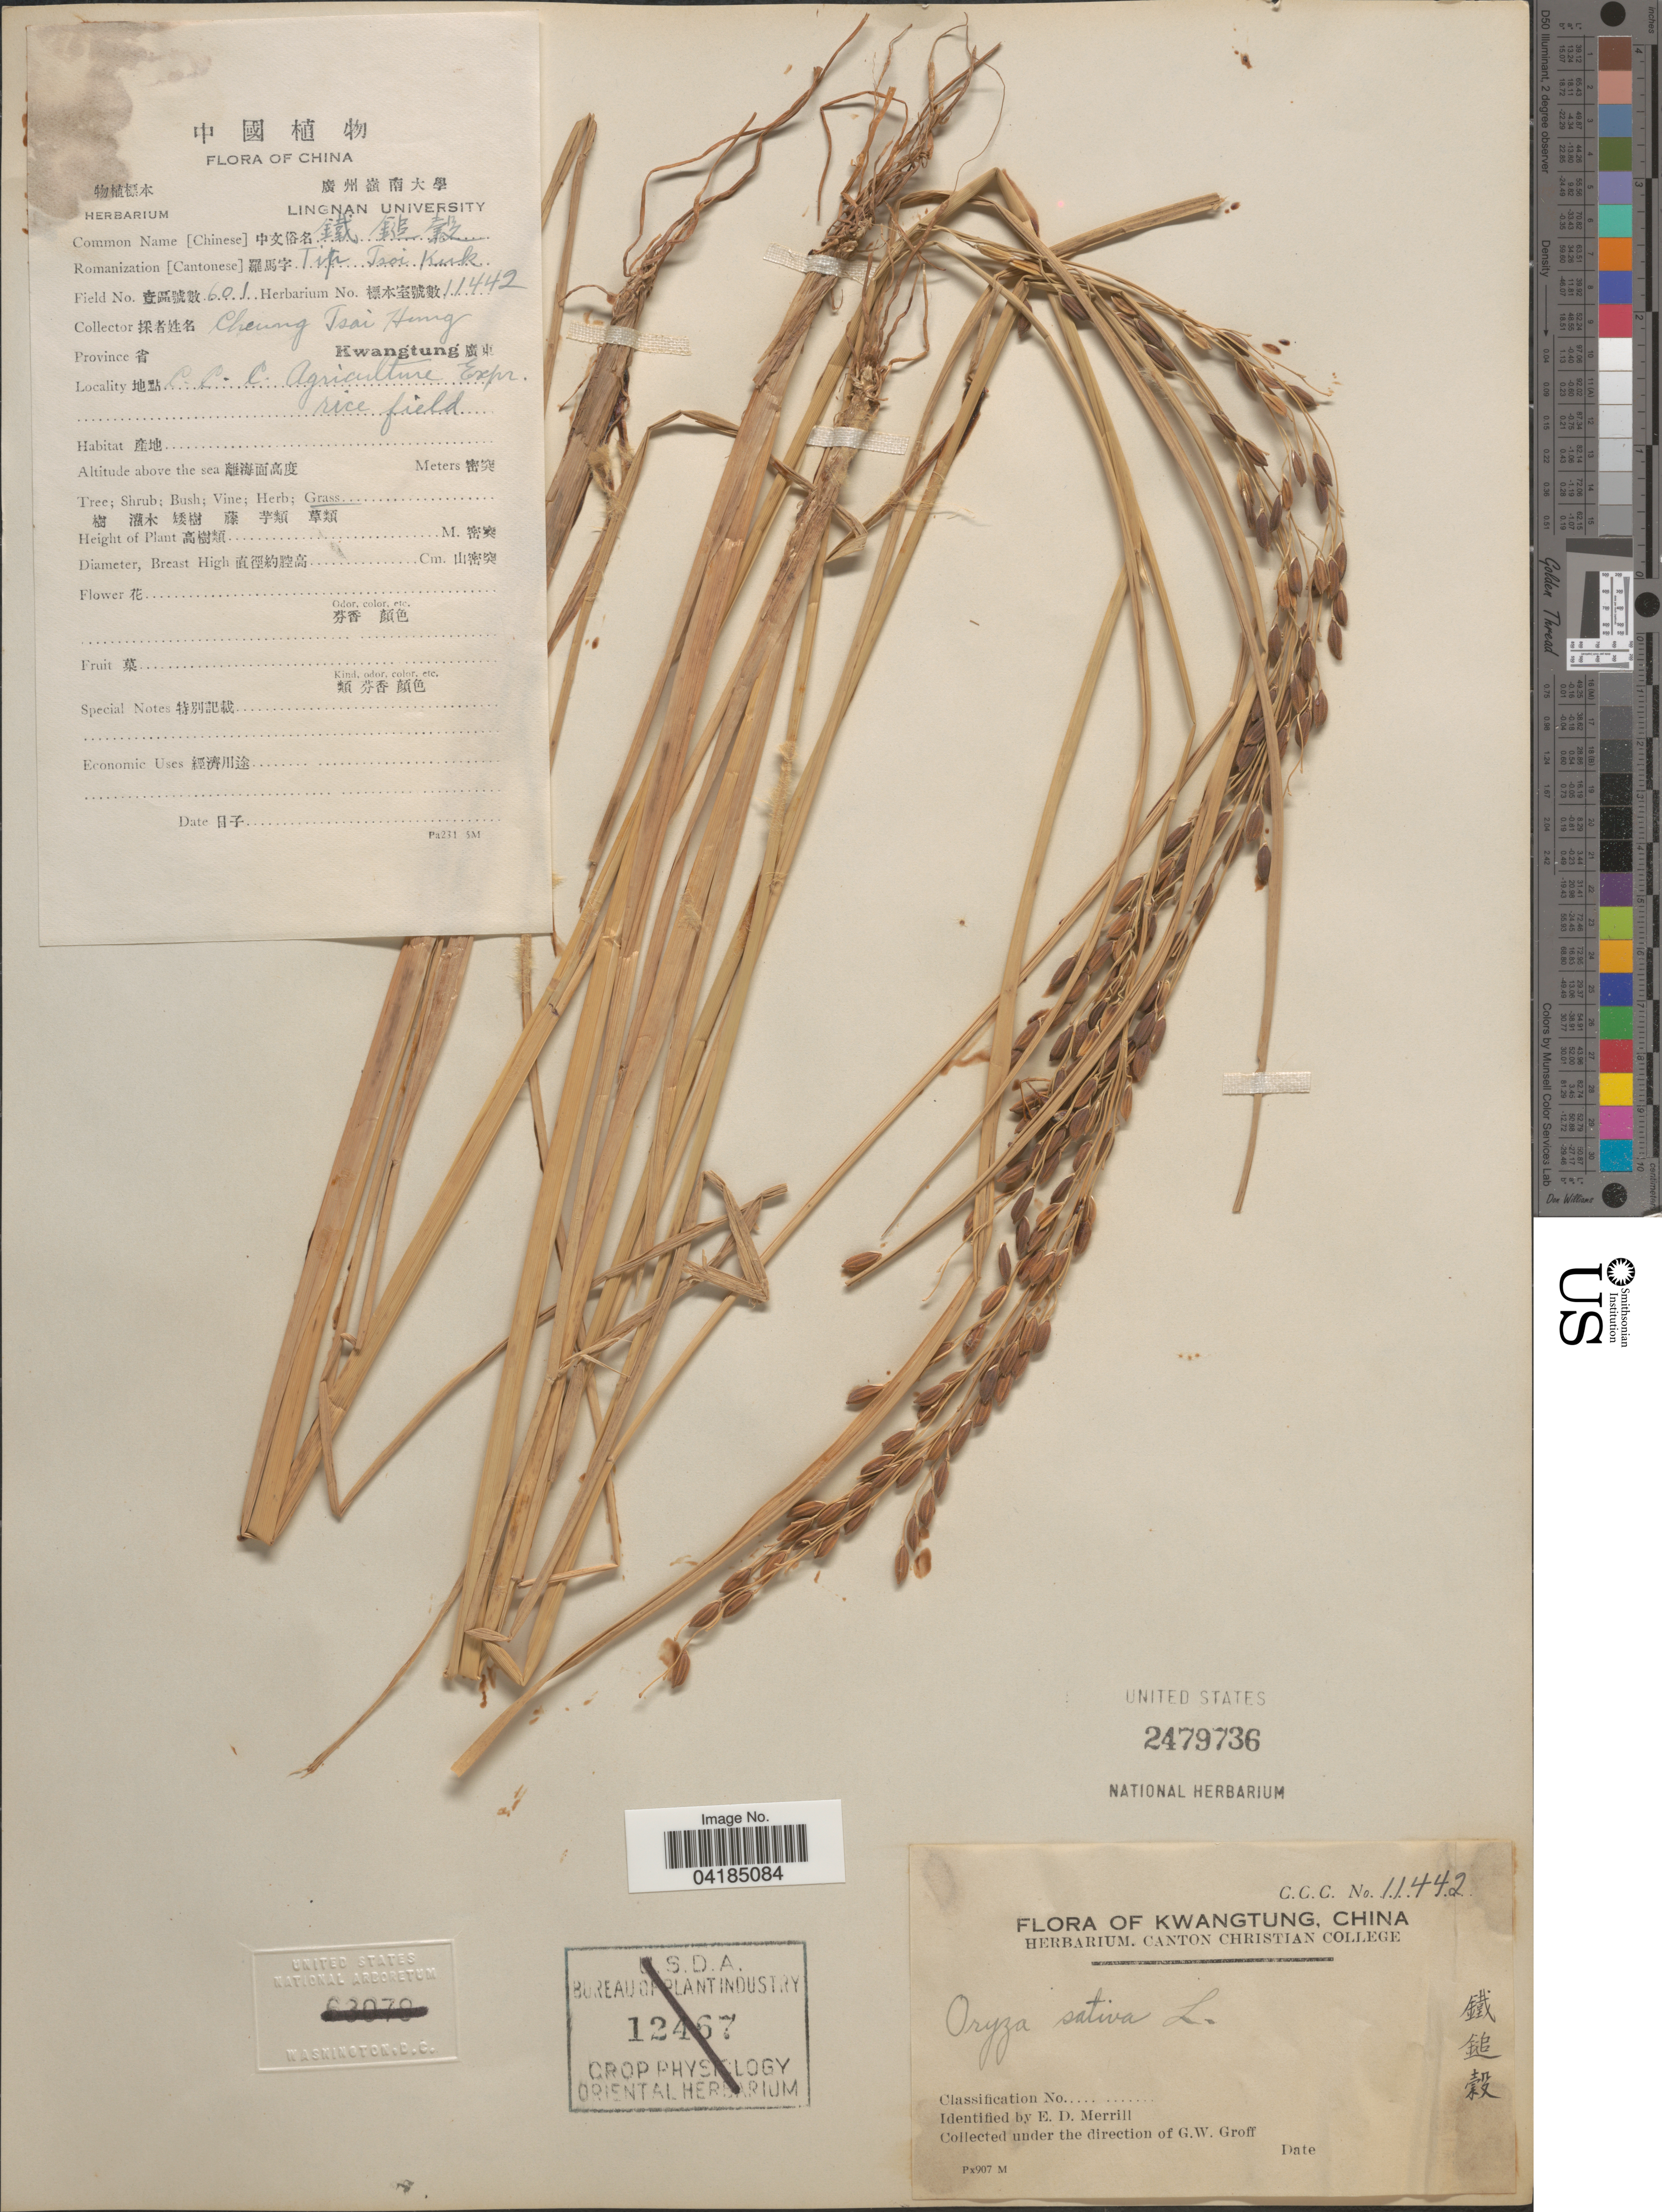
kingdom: Plantae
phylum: Tracheophyta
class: Liliopsida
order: Poales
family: Poaceae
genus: Oryza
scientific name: Oryza sativa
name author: L.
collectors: C. Hung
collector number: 601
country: China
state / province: Guangdong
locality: Kwangtung. C.C.C. Agriculture Expr. rice field.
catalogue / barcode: US 2479736